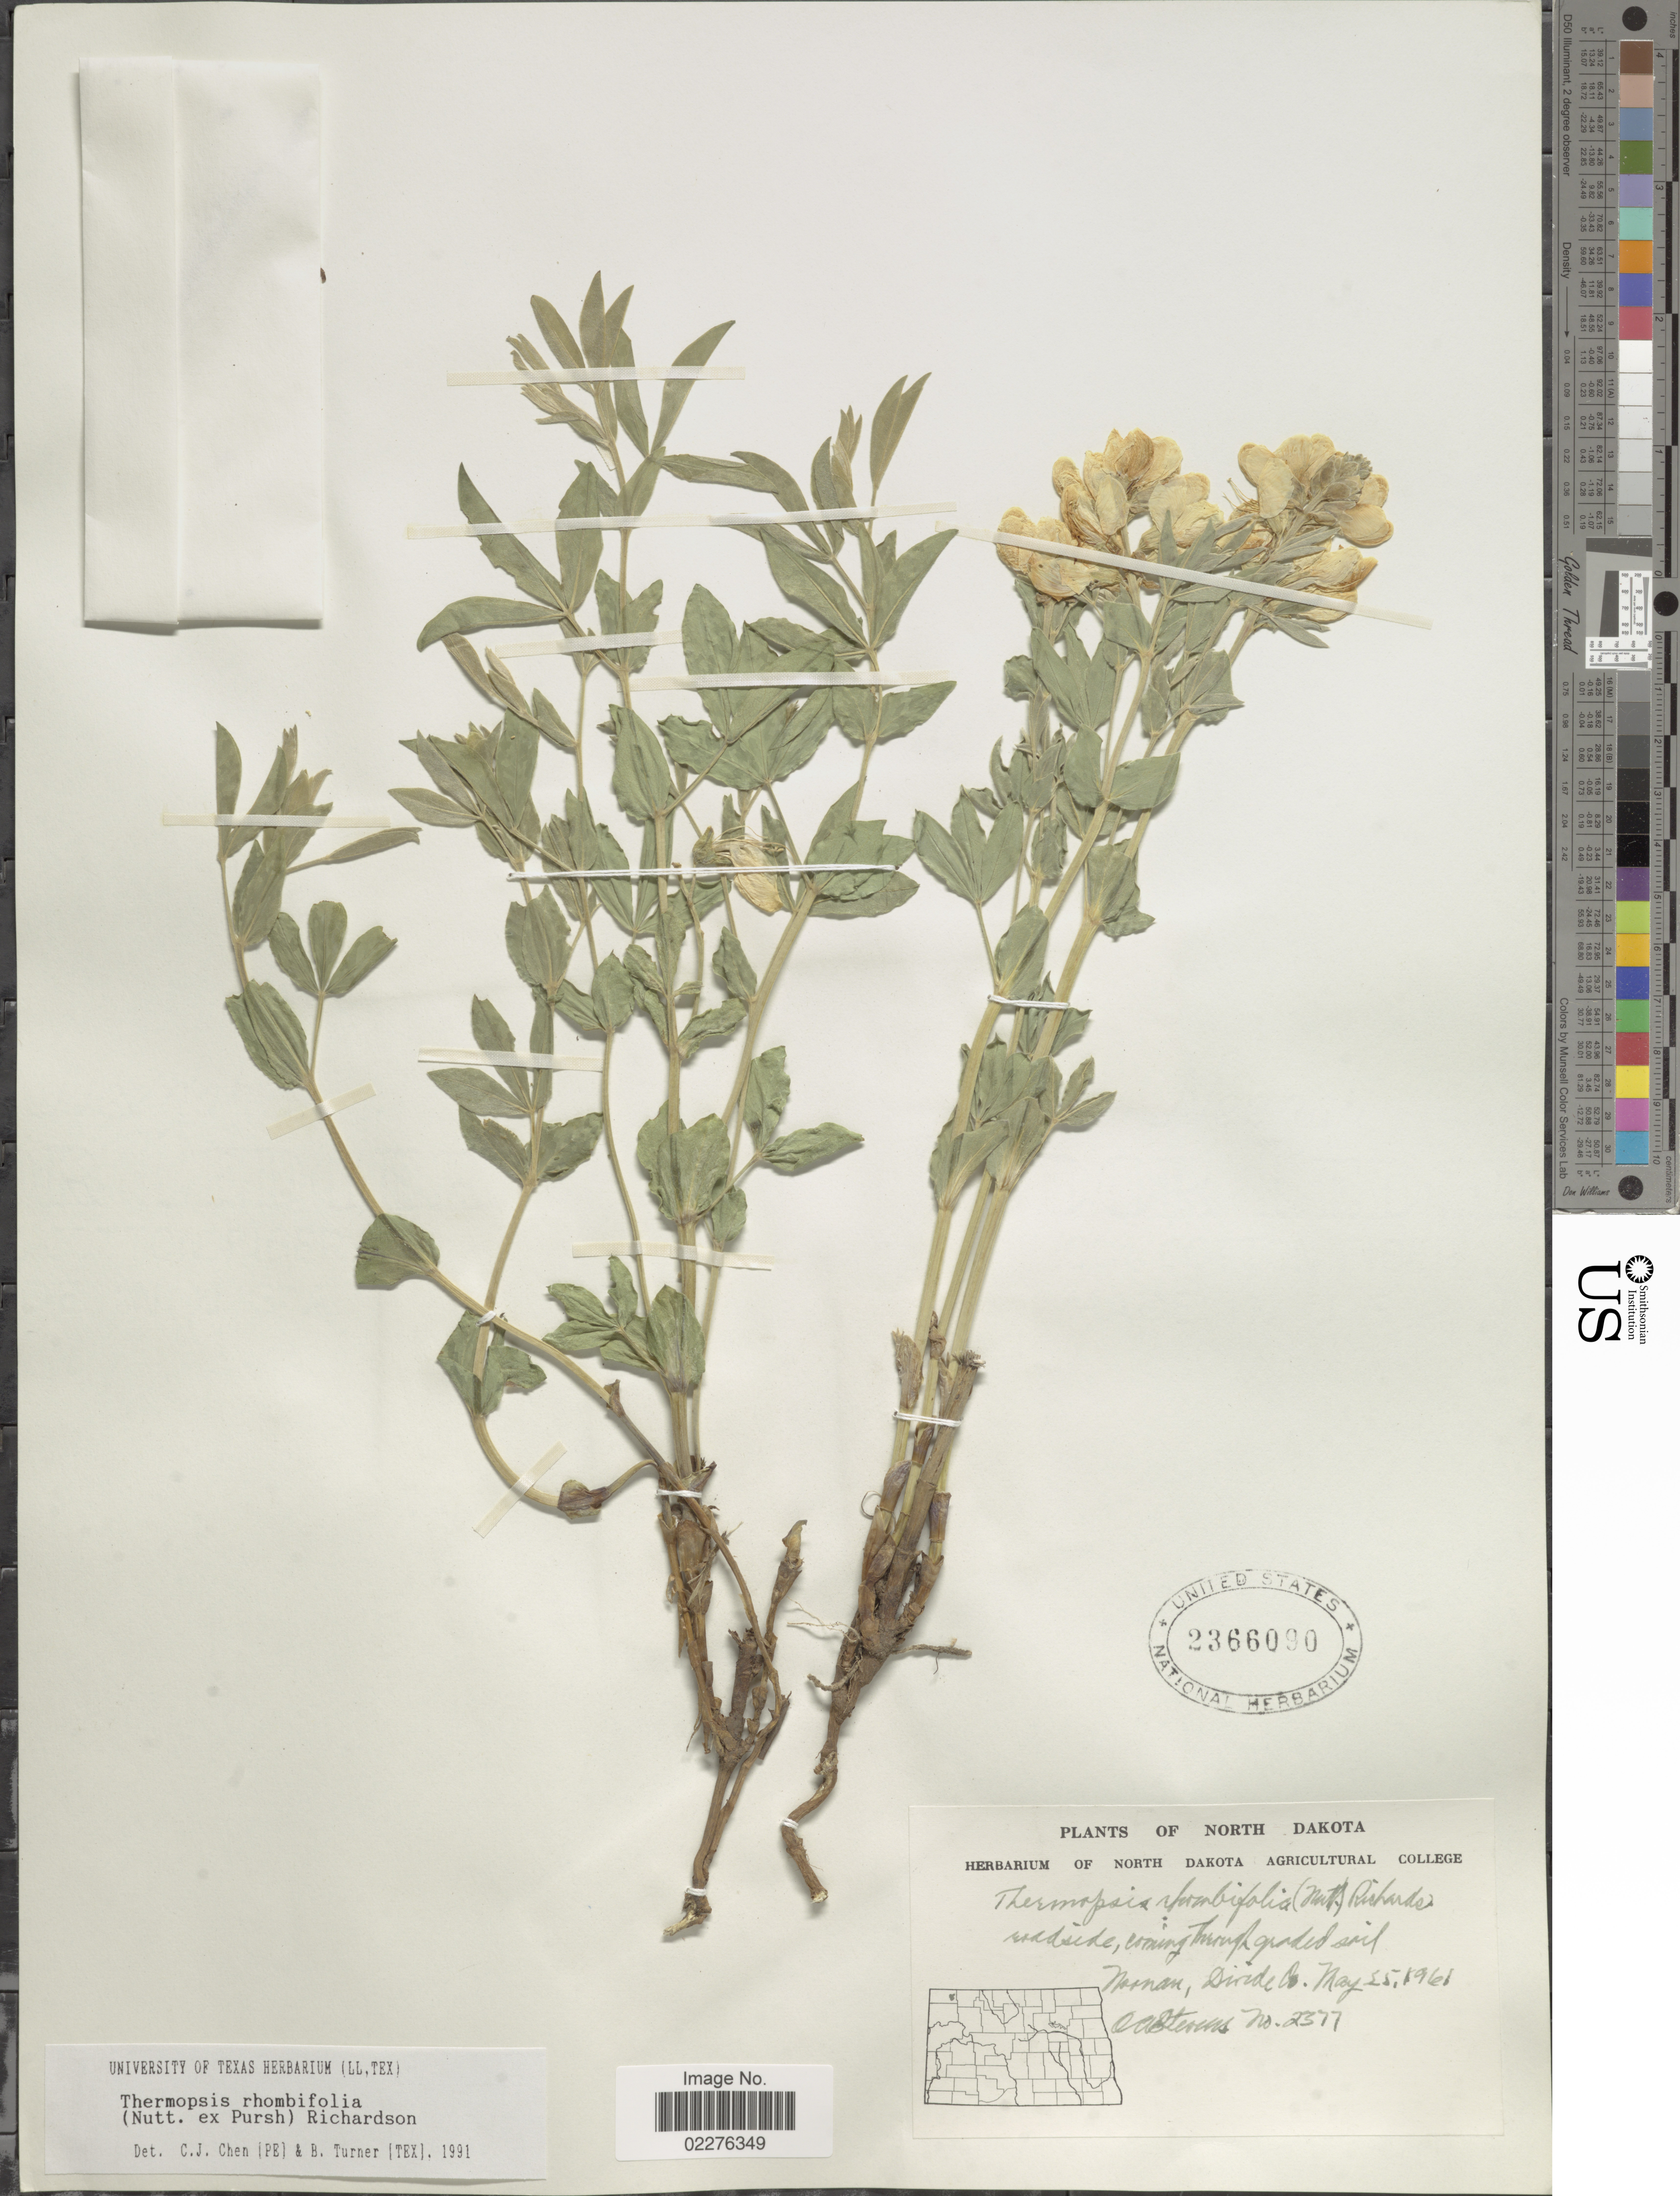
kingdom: Plantae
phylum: Tracheophyta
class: Magnoliopsida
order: Fabales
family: Fabaceae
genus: Thermopsis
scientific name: Thermopsis rhombifolia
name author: Richardson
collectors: O. A. Stevens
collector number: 2377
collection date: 1961-05-25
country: United States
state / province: North Dakota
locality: Roadside, coming through graded soil Nassau, Divide Co.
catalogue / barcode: US 2366090